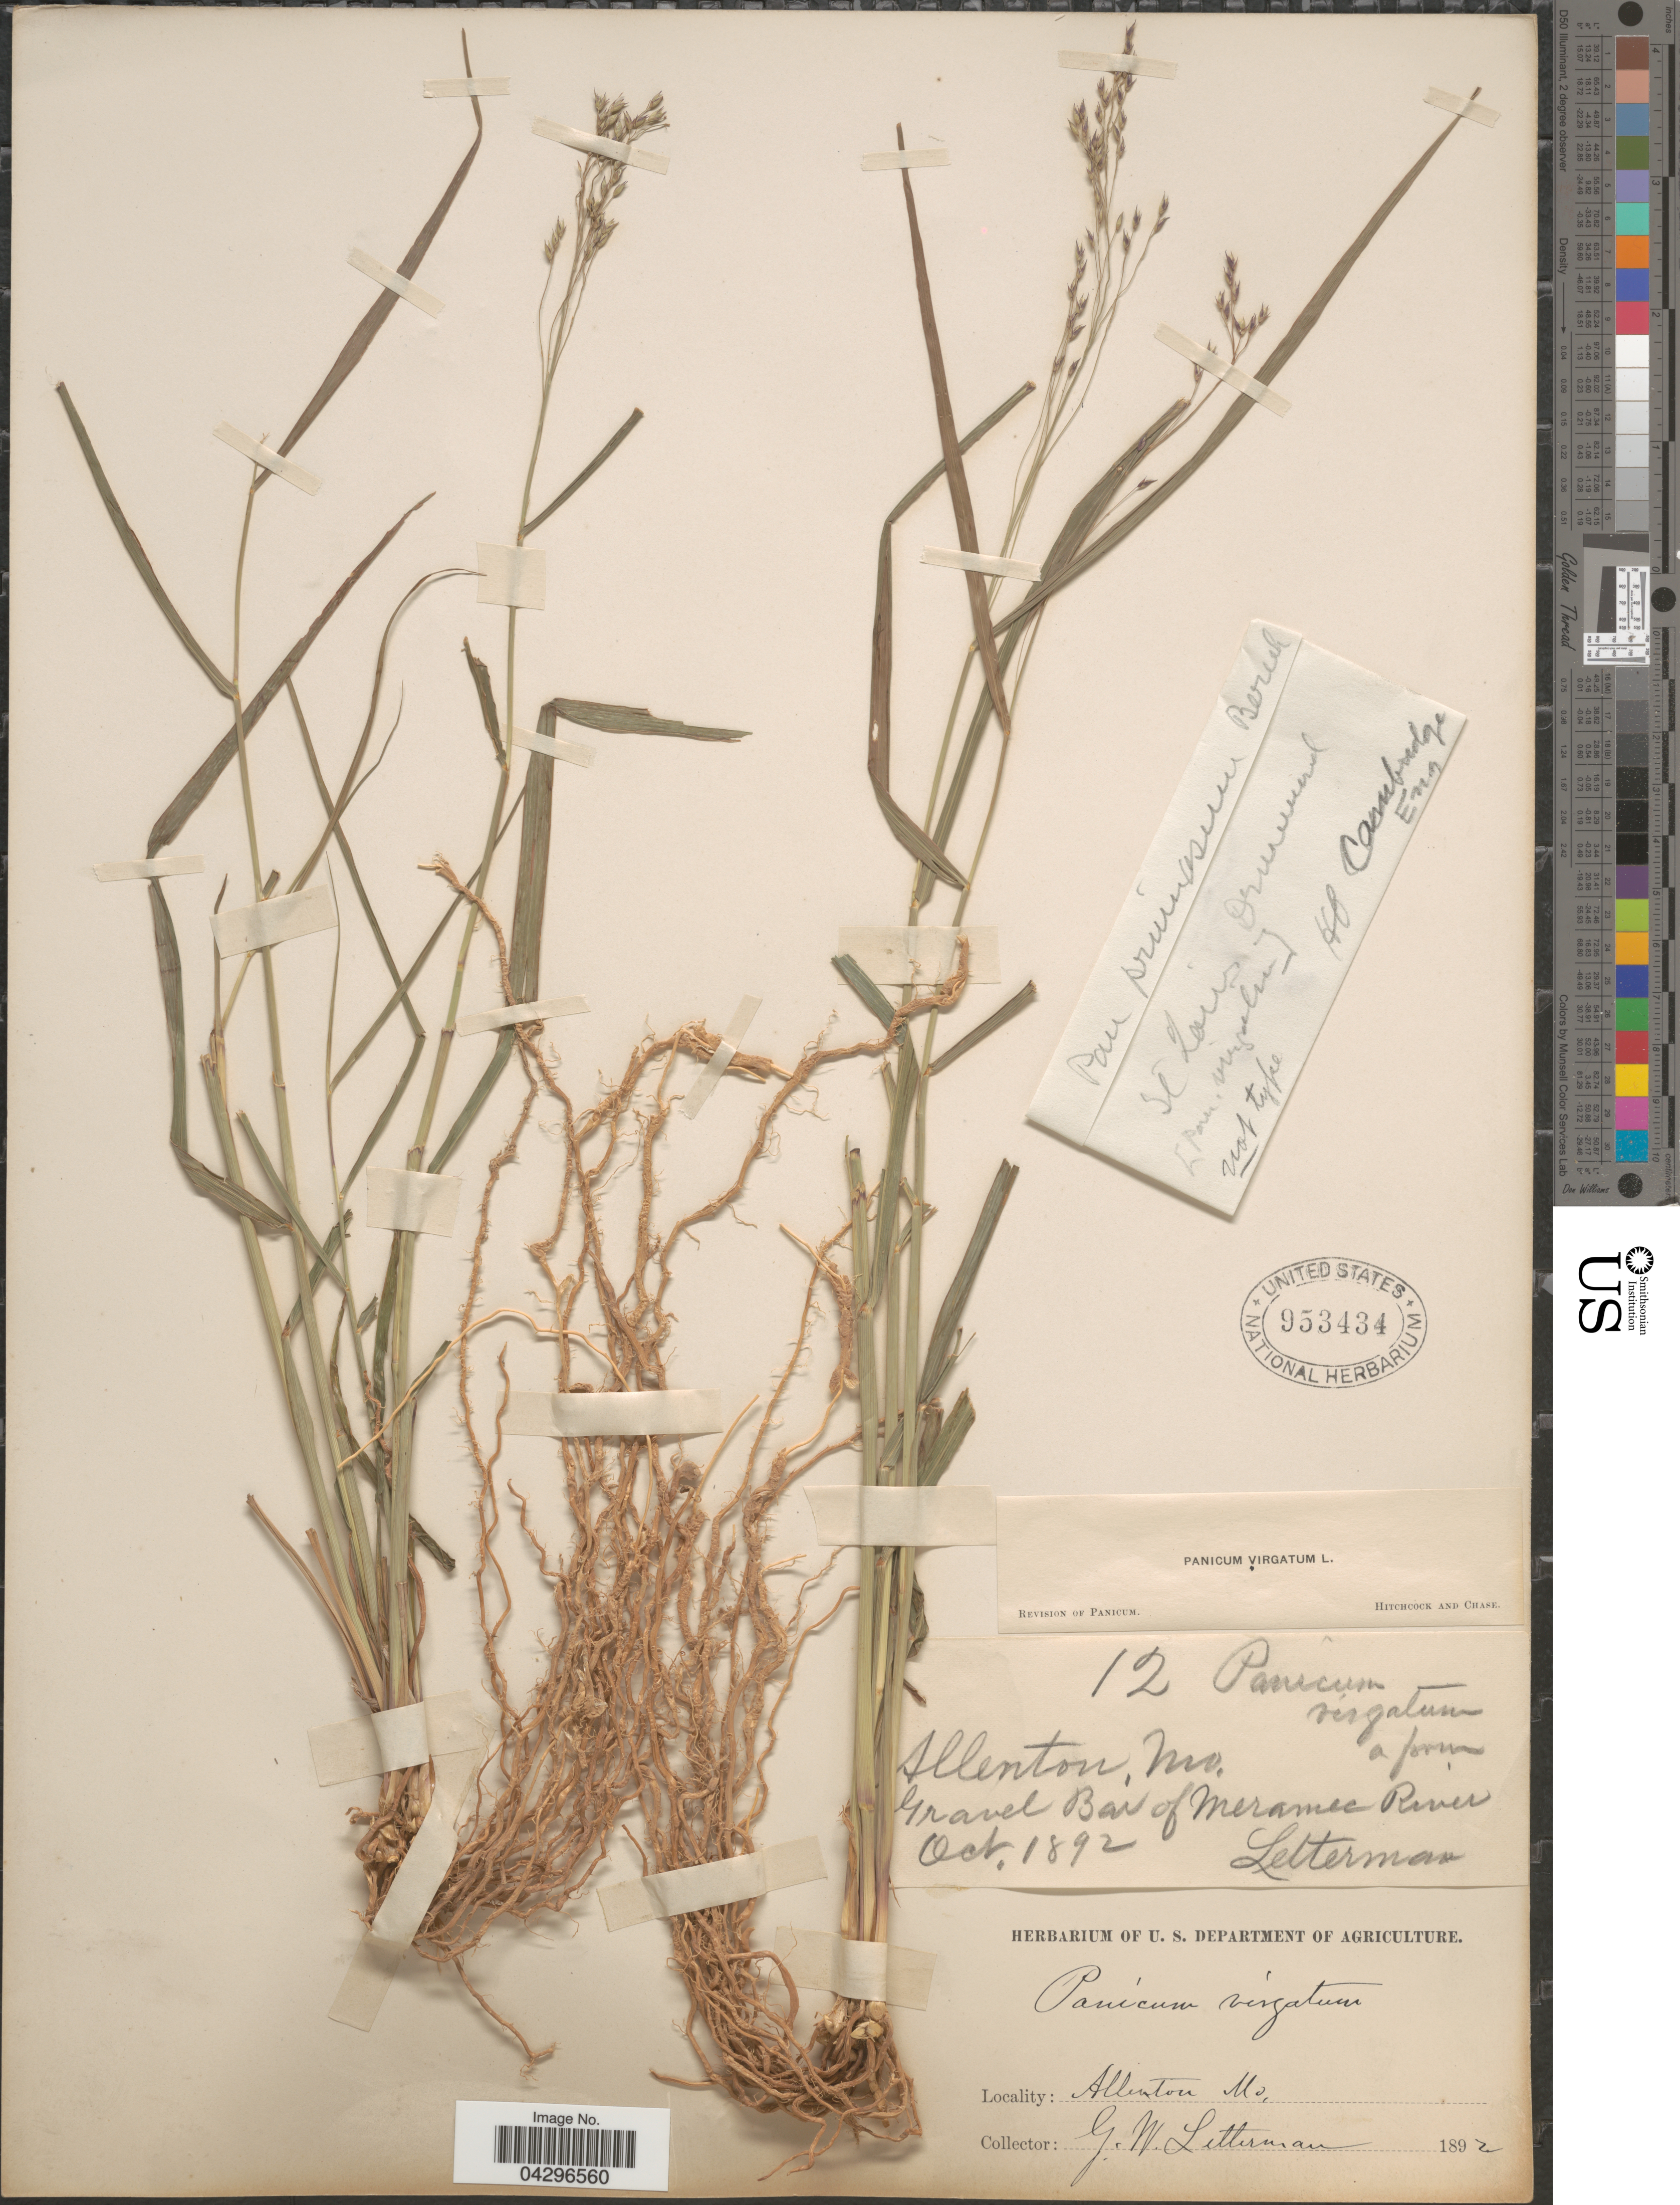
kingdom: Plantae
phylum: Tracheophyta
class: Liliopsida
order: Poales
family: Poaceae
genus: Panicum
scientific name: Panicum virgatum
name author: L.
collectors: G. W. Letterman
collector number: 12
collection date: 1892-10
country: United States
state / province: Missouri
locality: Allenton. Gravel Bar of Meramee River.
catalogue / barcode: US 953434